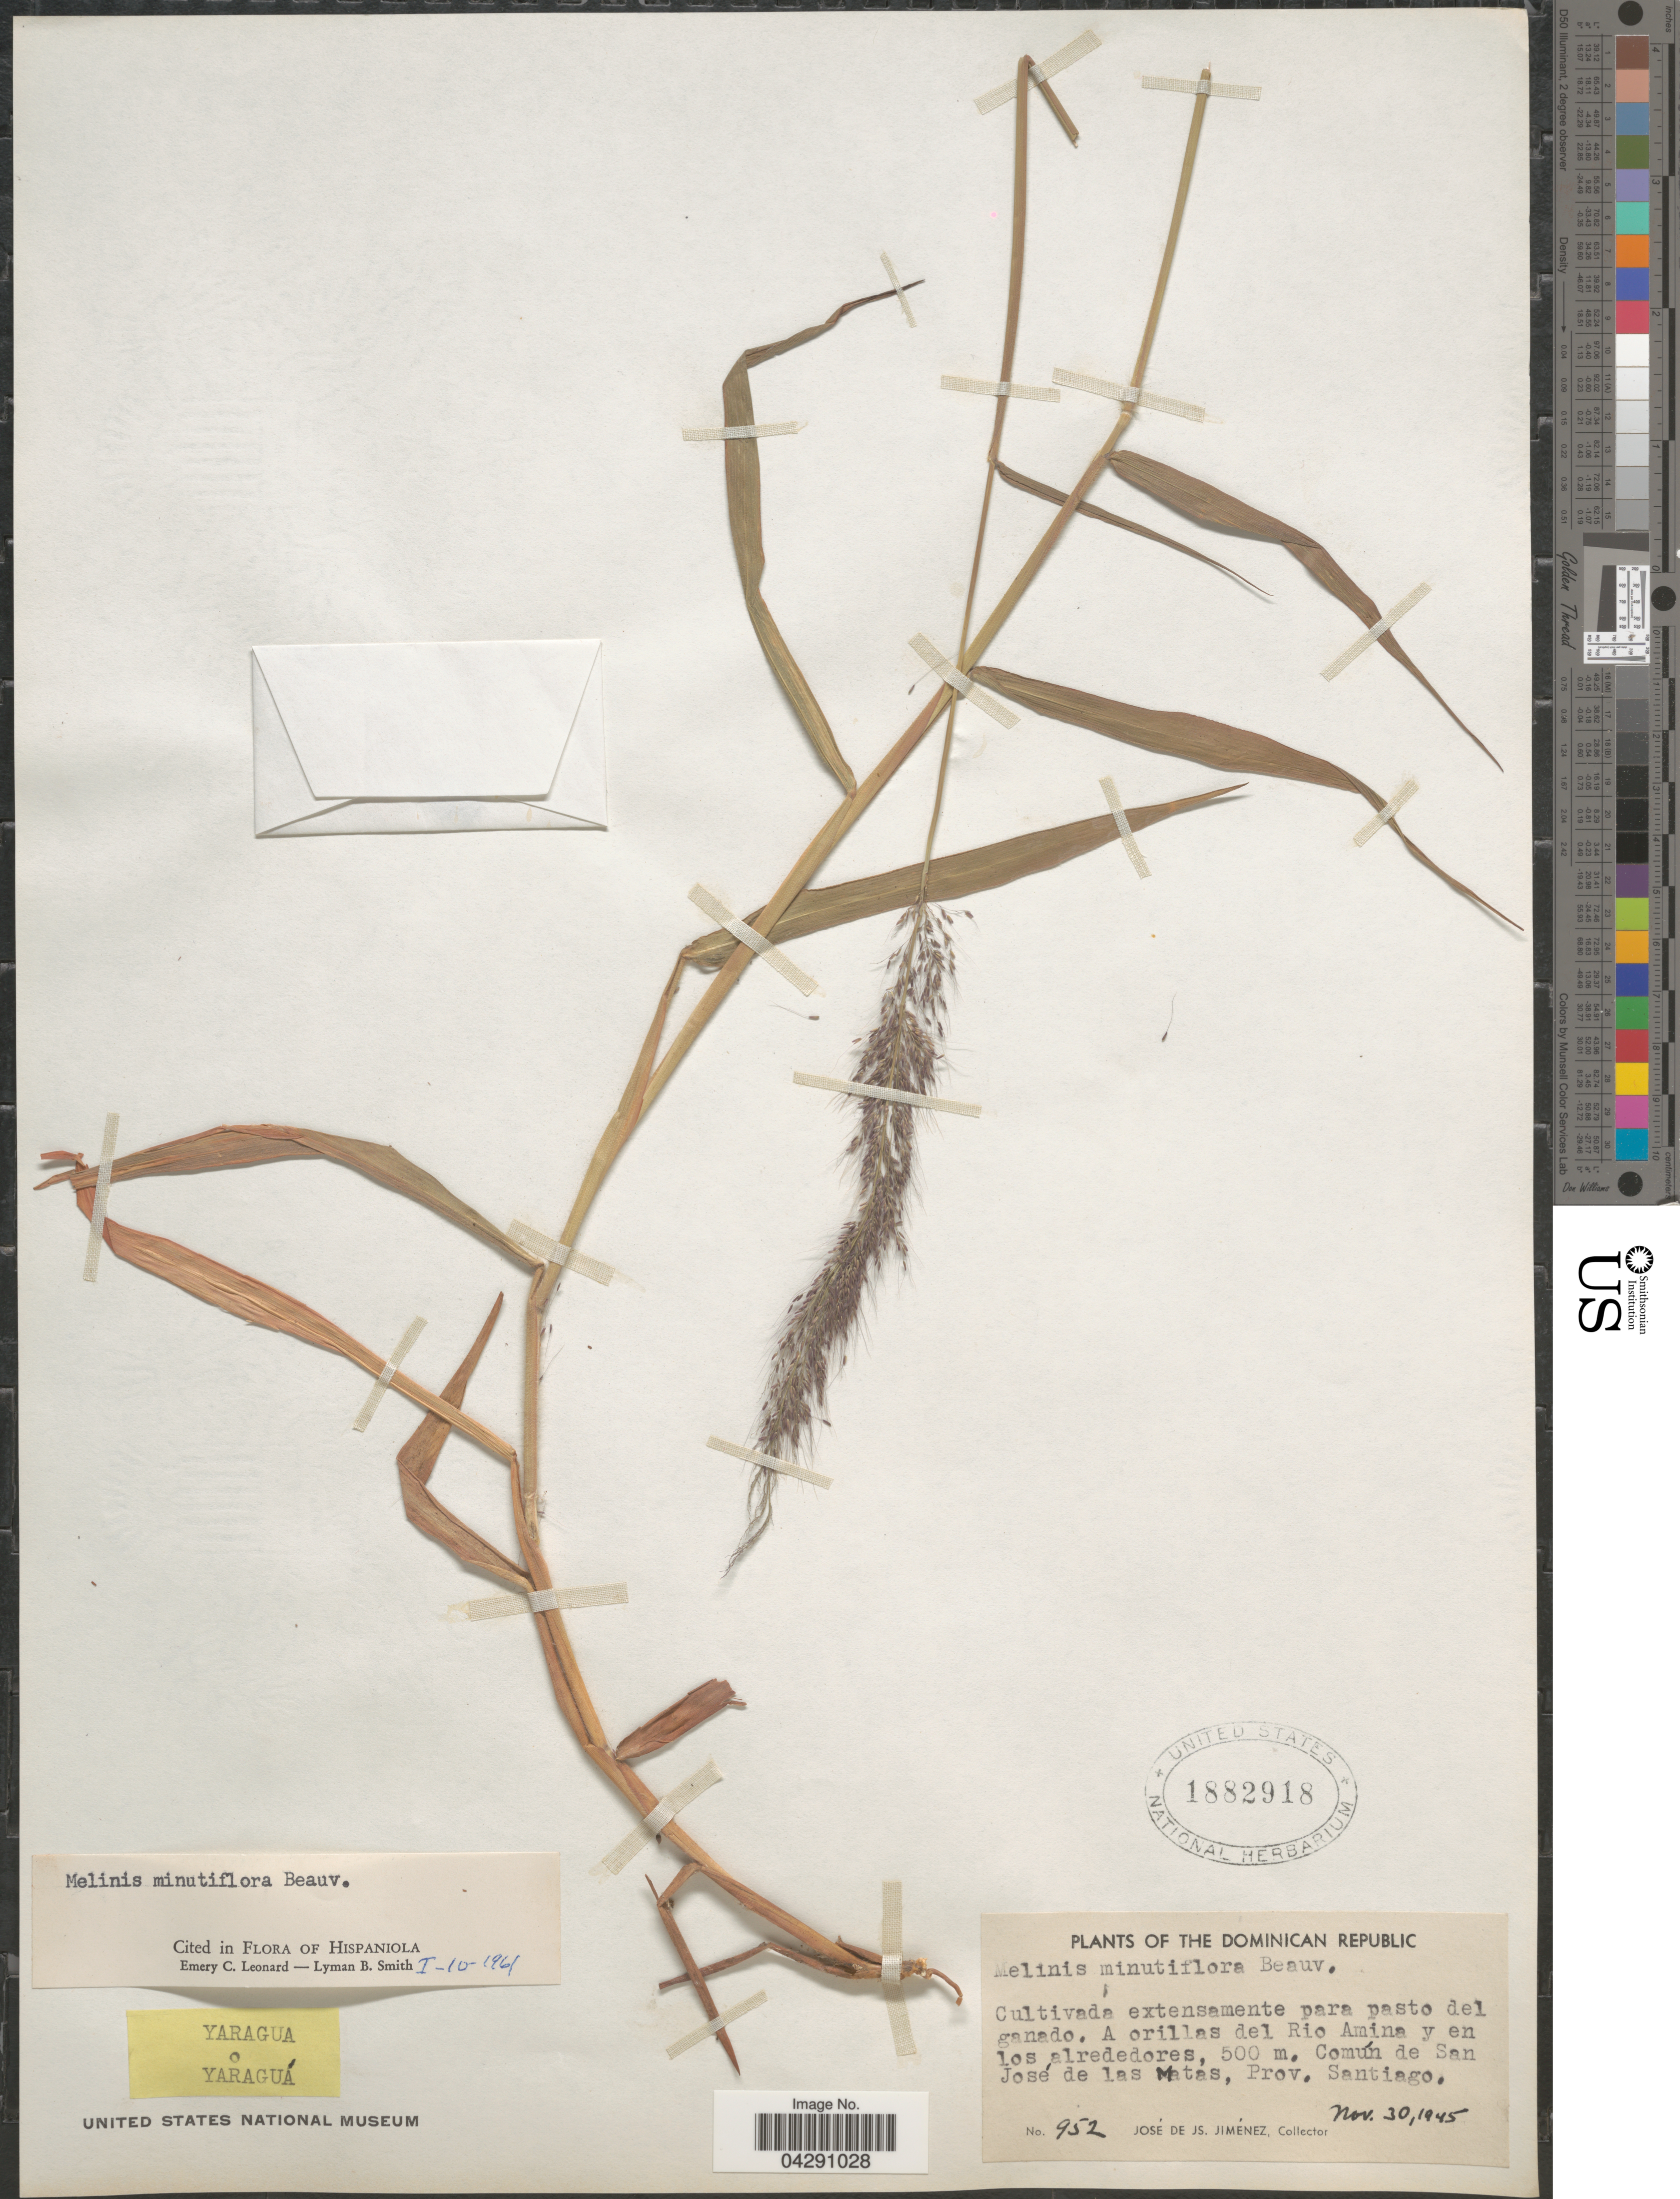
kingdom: Plantae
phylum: Tracheophyta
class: Liliopsida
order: Poales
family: Poaceae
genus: Melinis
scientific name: Melinis minutiflora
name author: P. Beauv.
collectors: J. J. Jiménez Almonte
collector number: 952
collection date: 1945-11-30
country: Dominican Republic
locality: Cultivada extensamente para pasto del ganado. A orillas del Rio Amina y en los alrededores, Común de San José de las Matas, Prov. Santiago.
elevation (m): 500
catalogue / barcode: US 1882918